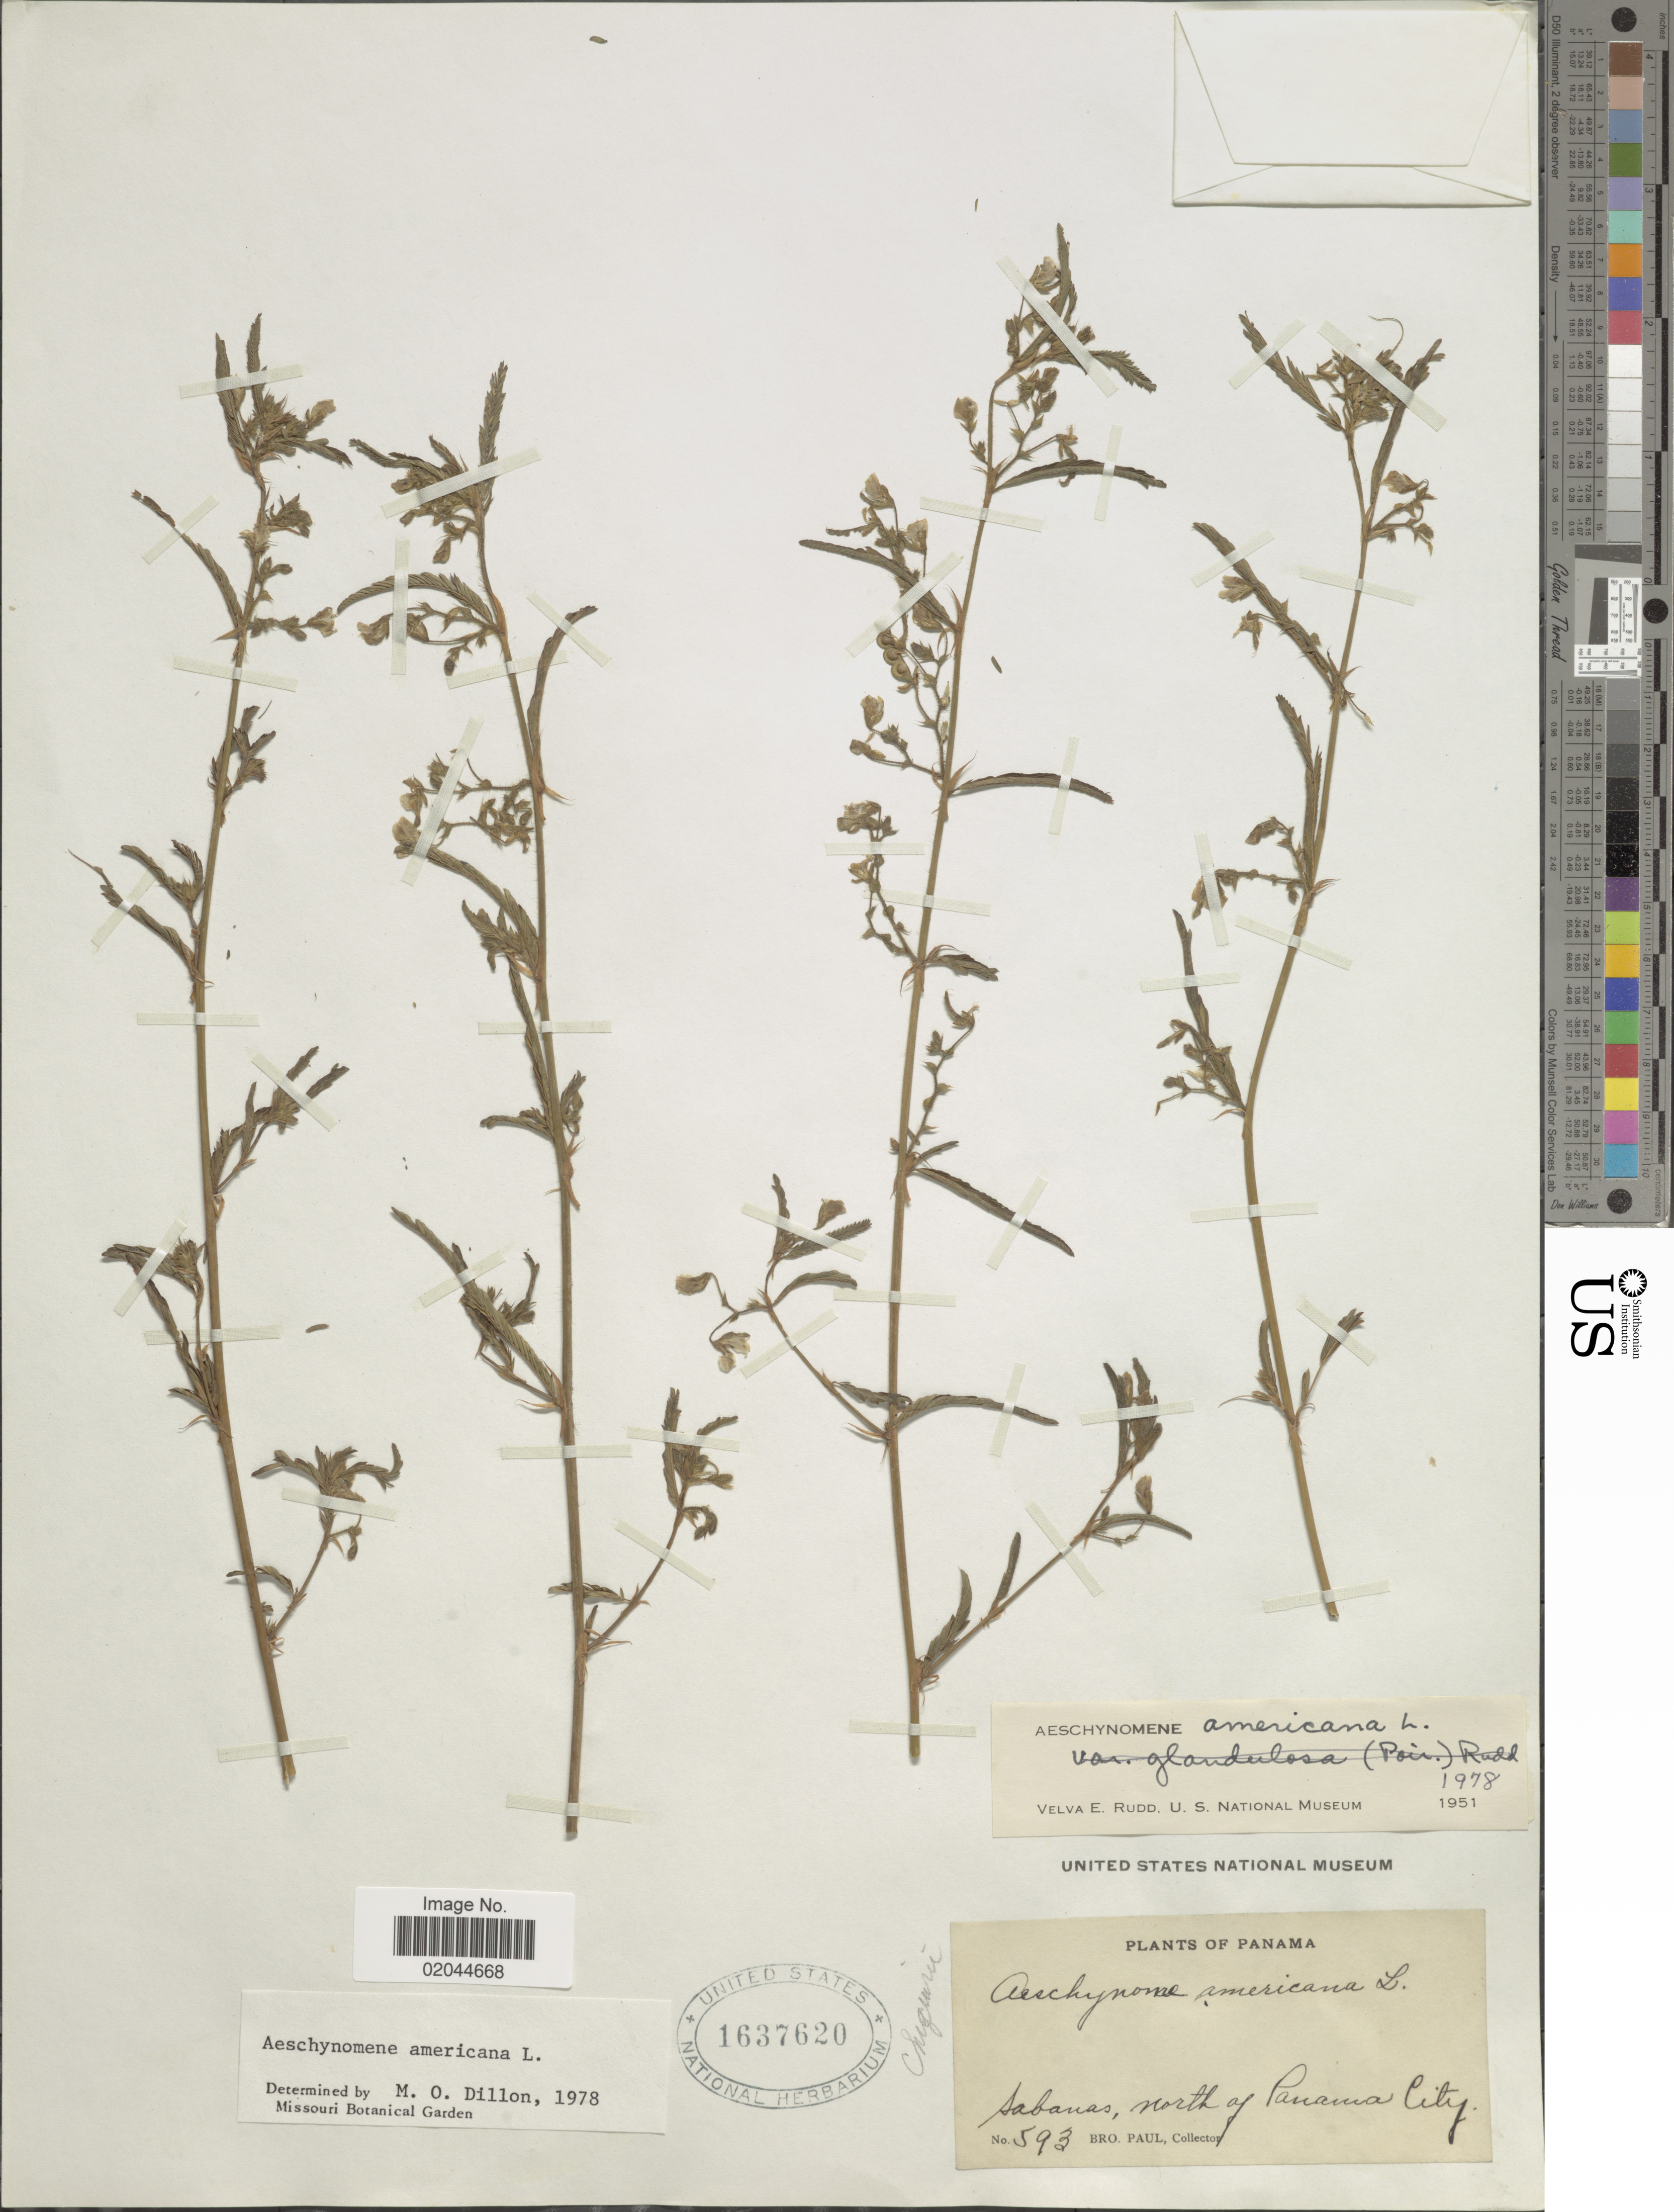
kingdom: Plantae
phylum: Tracheophyta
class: Magnoliopsida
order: Fabales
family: Fabaceae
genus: Aeschynomene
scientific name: Aeschynomene americana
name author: L.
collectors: B. Paul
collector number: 593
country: Panama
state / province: Panamá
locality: Sabanas, north of Panama City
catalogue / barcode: US 1637620